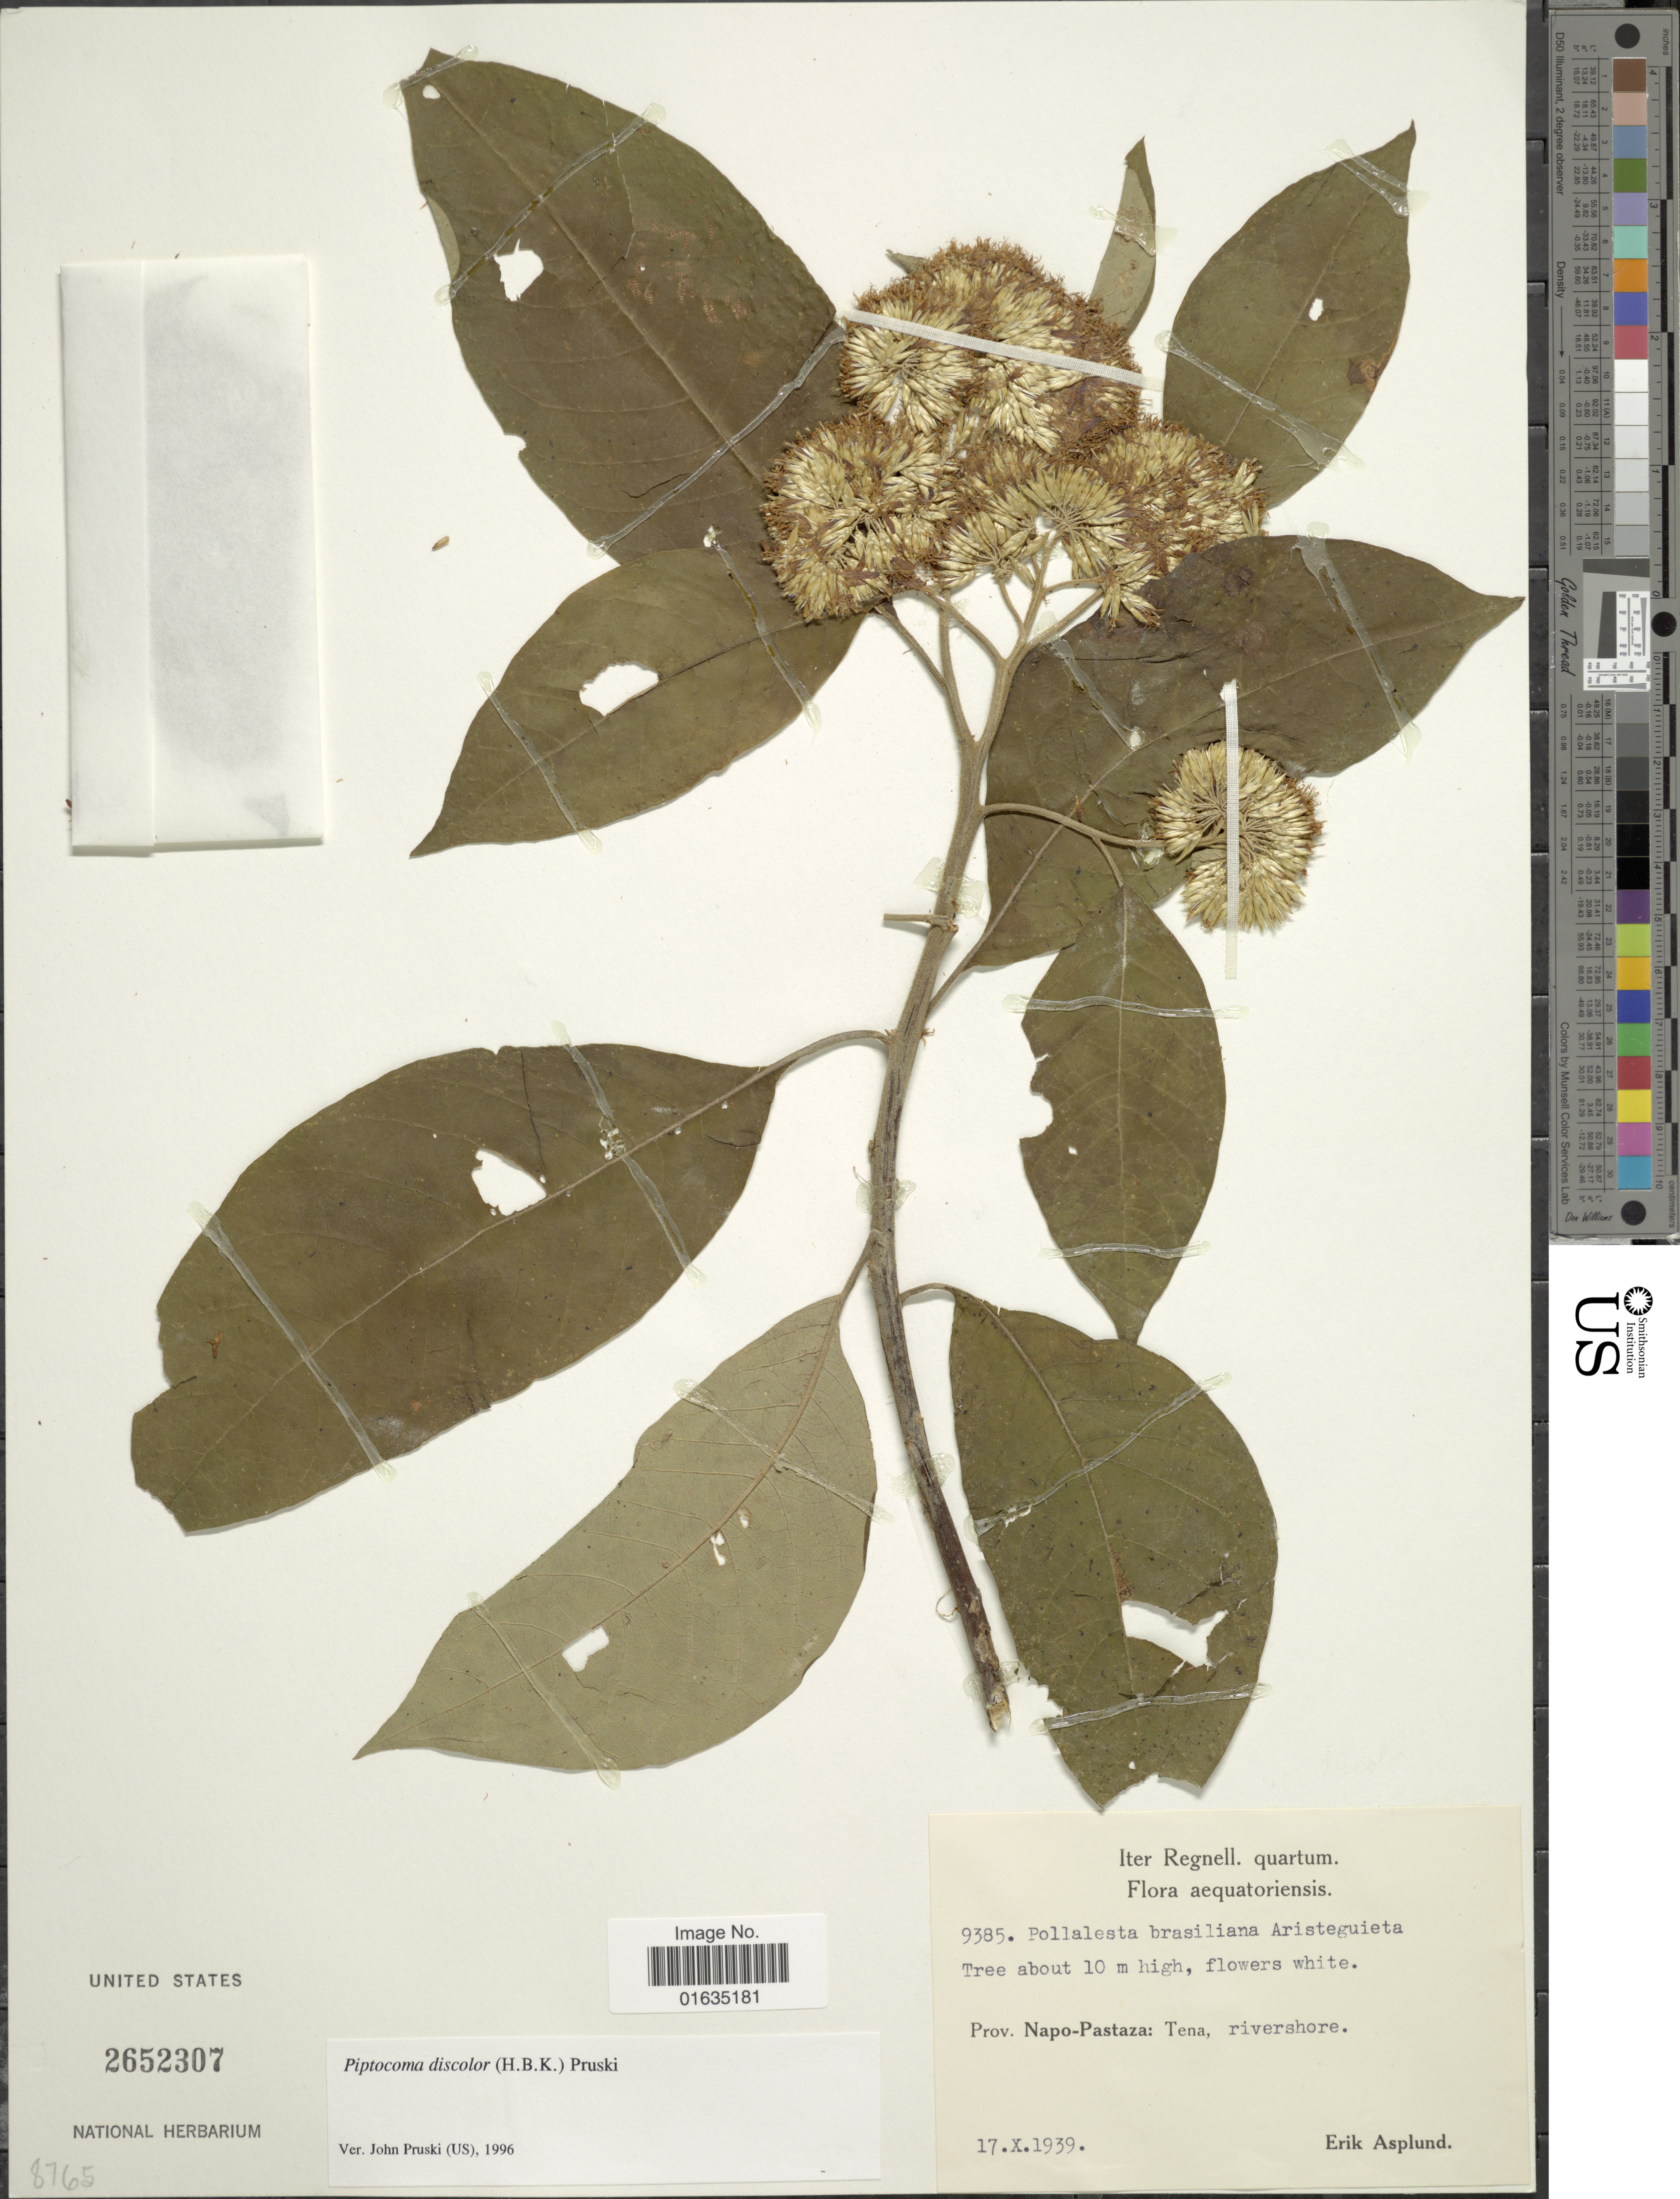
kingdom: Plantae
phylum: Tracheophyta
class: Magnoliopsida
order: Asterales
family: Asteraceae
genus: Pollalesta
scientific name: Pollalesta discolor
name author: (Kunth) Aristeg.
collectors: E. Asplund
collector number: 9385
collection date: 1939-10-17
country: Ecuador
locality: Aequatoriensis, Prov. Napo-Pastaza, Tena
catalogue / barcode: US 2652307